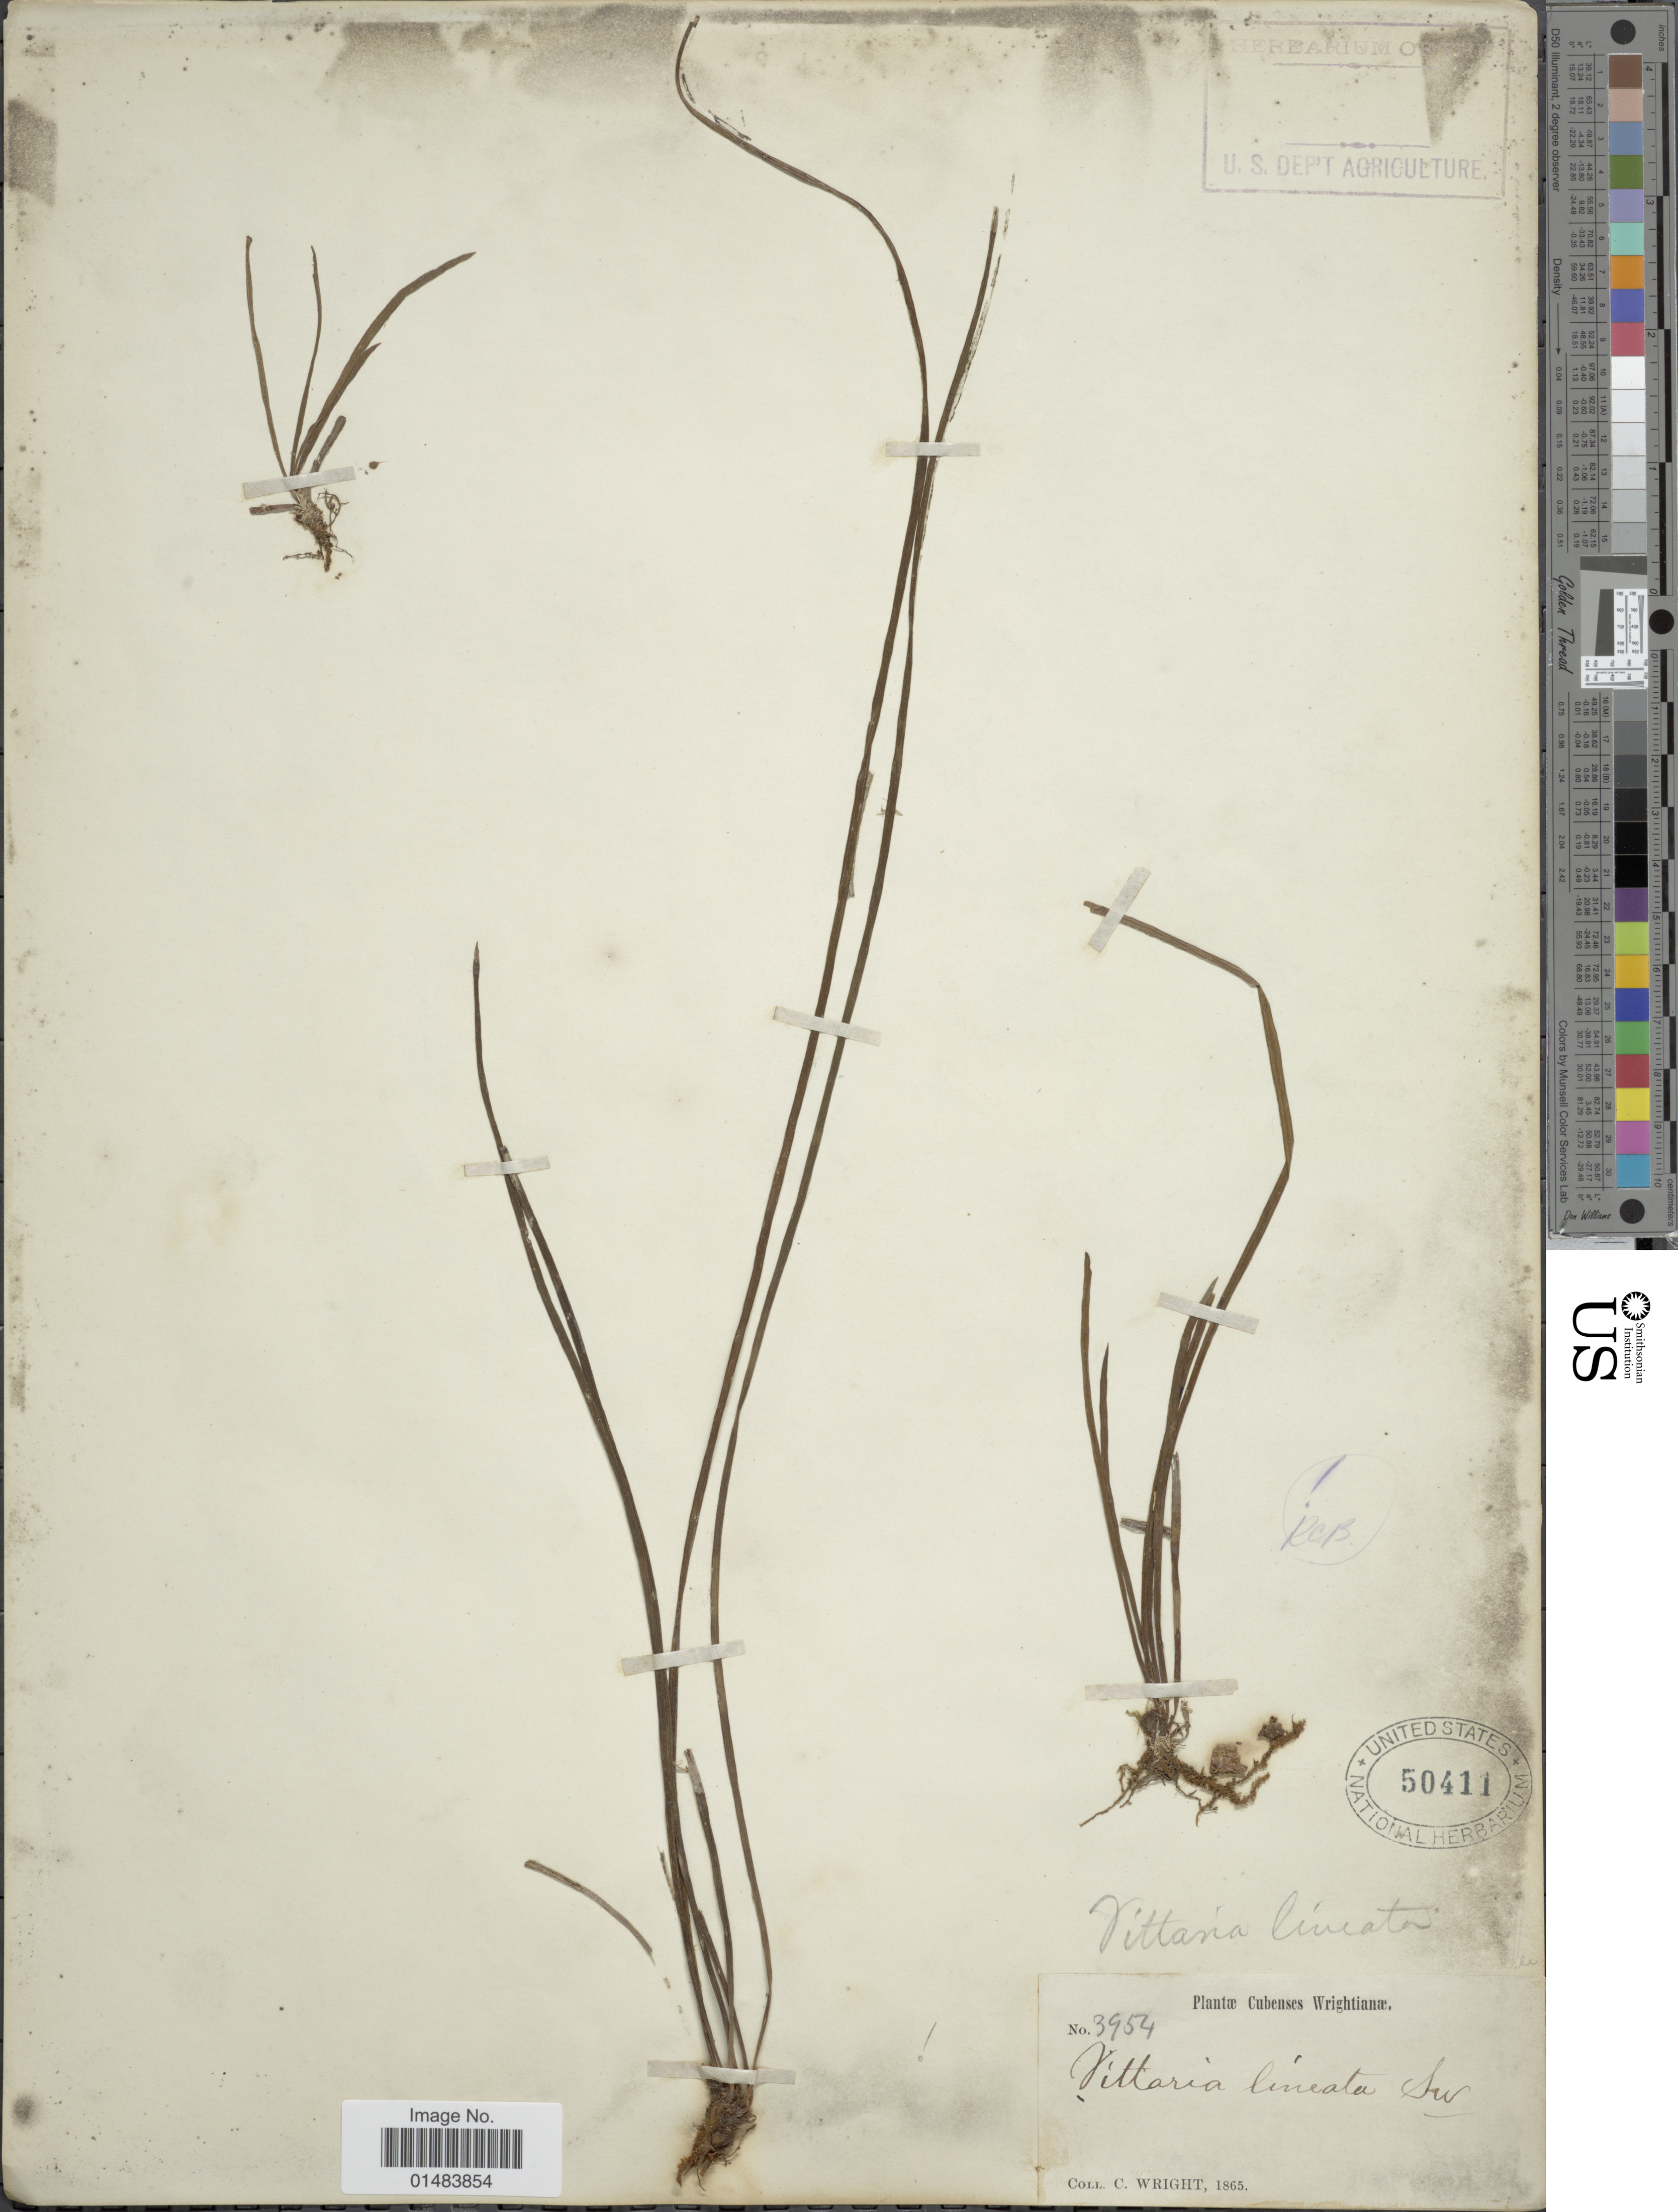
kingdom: Plantae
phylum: Tracheophyta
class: Polypodiopsida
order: Polypodiales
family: Pteridaceae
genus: Vittaria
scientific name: Vittaria lineata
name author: (L.) Sm.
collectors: C. Wright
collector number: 3954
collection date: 1865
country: Cuba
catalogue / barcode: US 50411